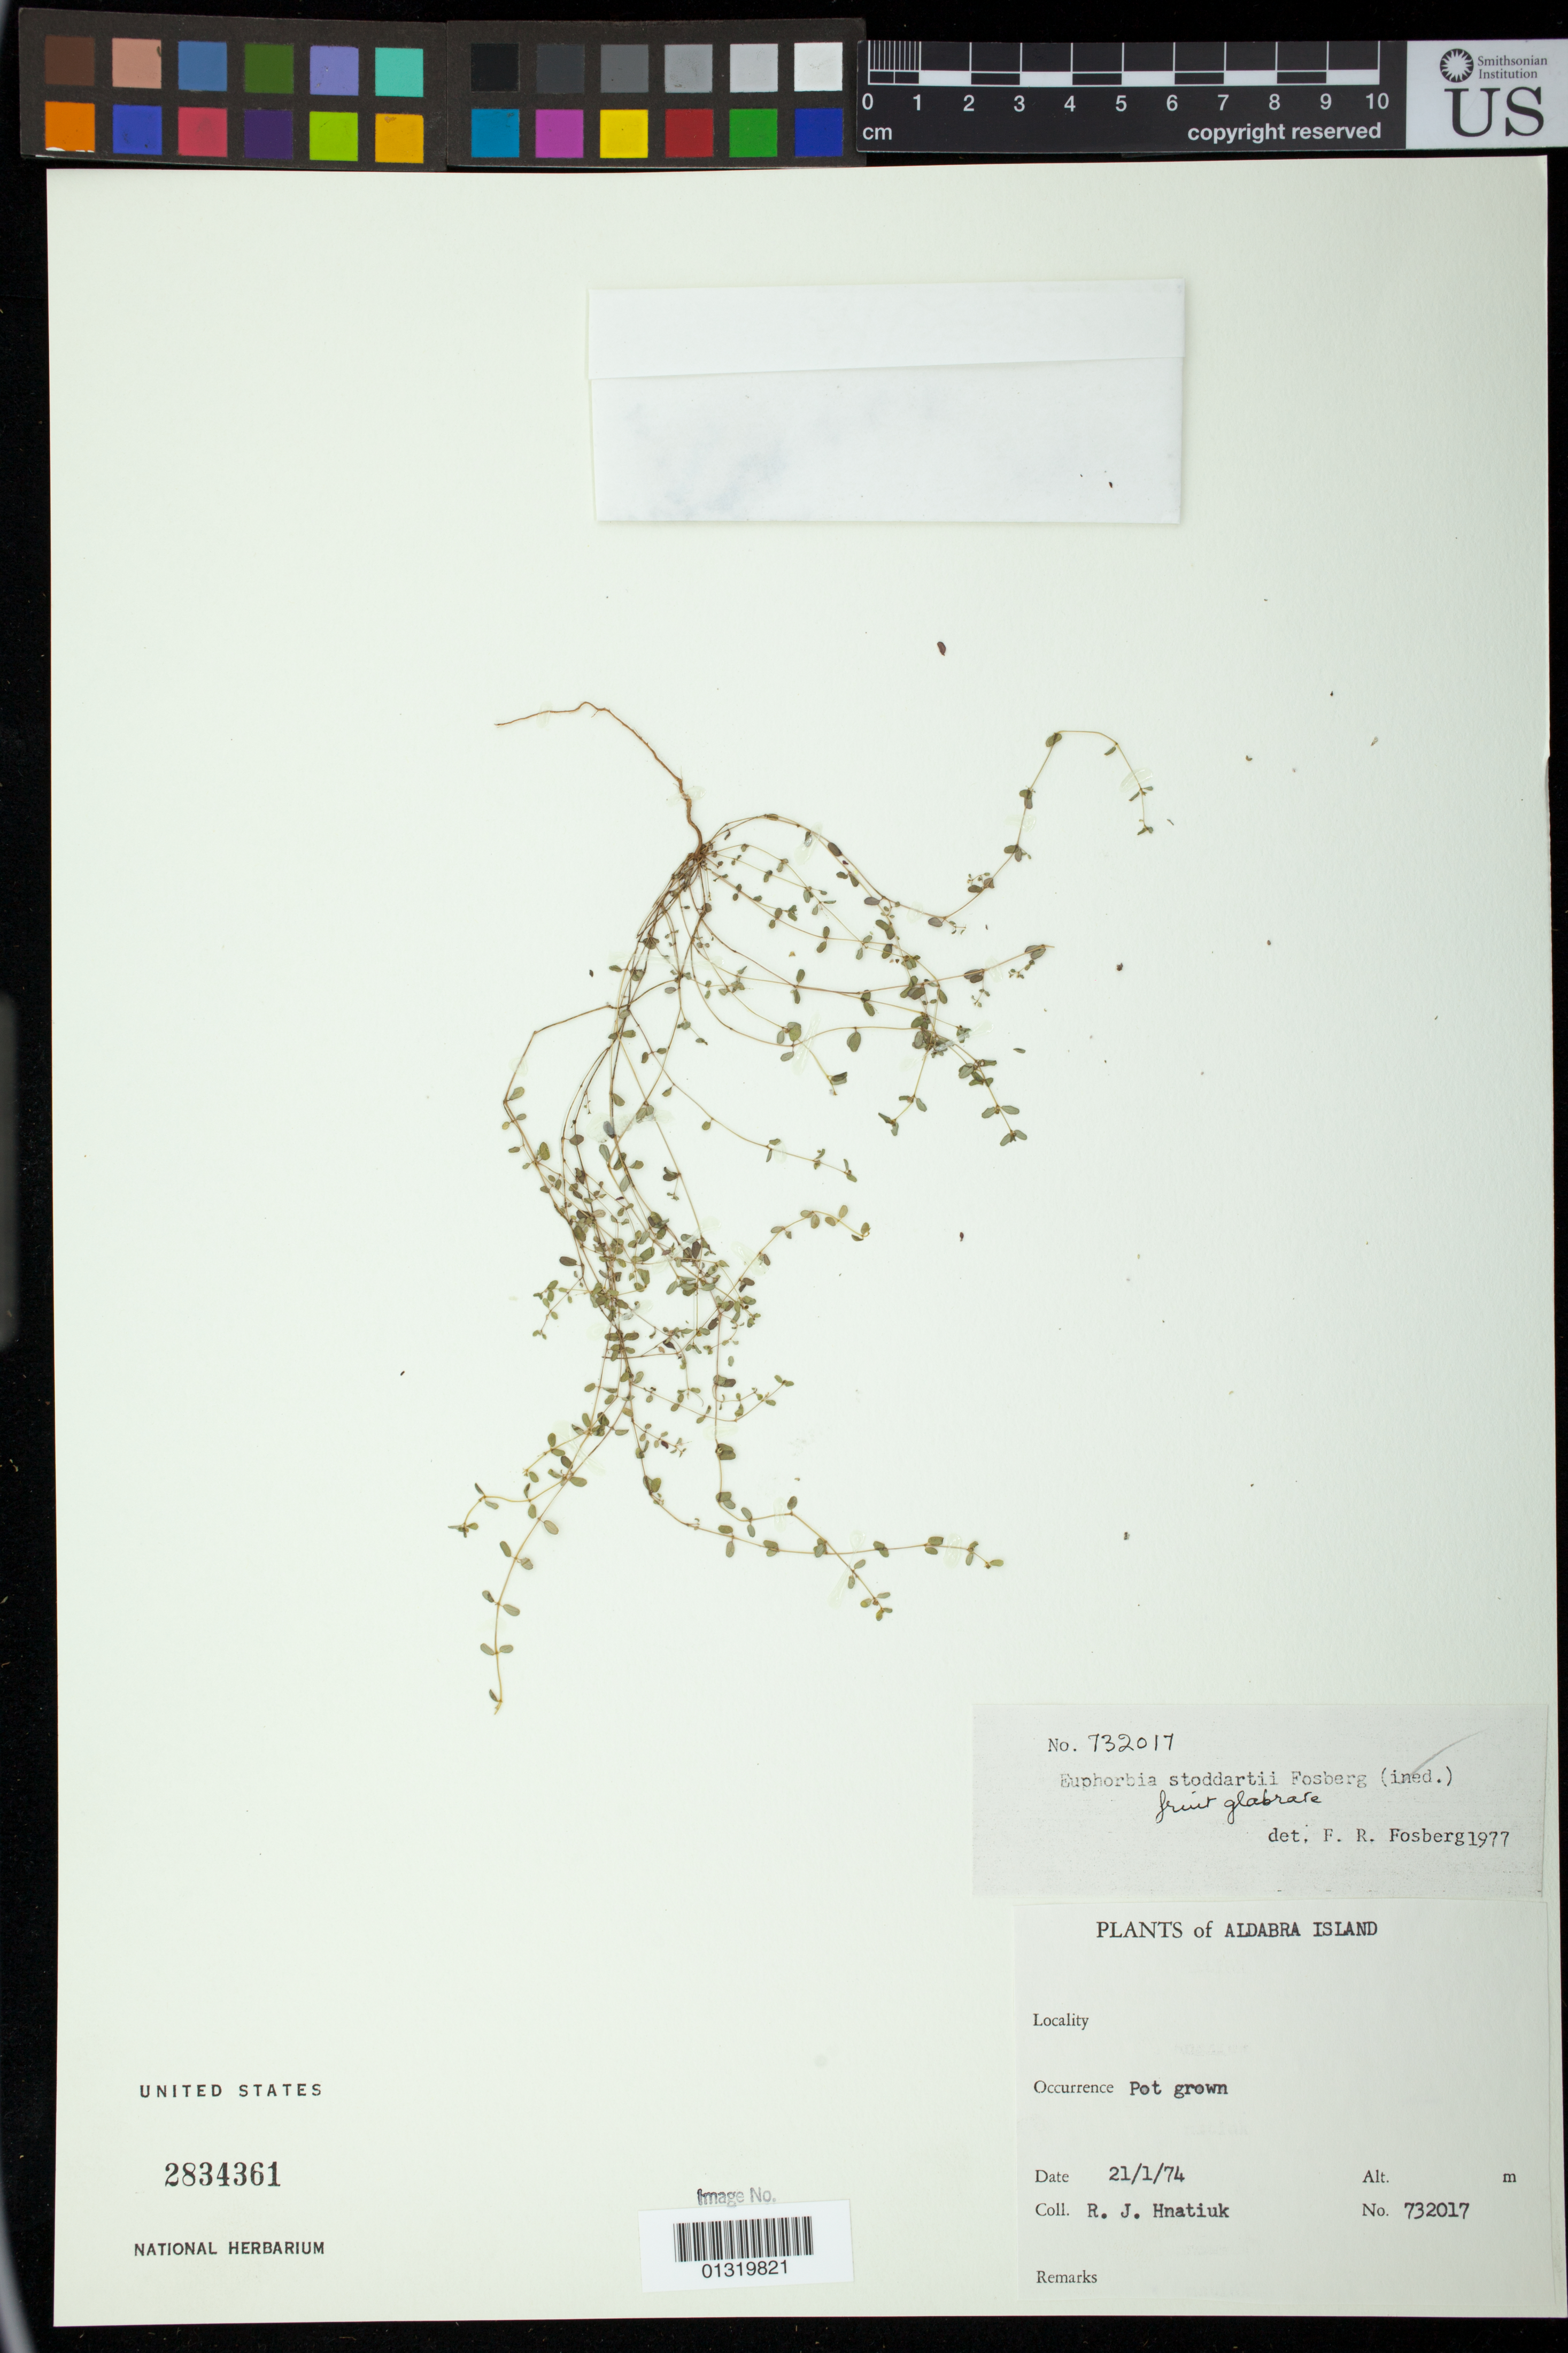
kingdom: Plantae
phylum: Tracheophyta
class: Magnoliopsida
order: Malpighiales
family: Euphorbiaceae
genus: Chamaesyce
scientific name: Chamaesyce stoddartii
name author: (Fosberg) Soják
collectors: R. Hnatiuk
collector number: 732017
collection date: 1974-01-21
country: Seychelles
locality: Aldabra Island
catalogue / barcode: US 2834361